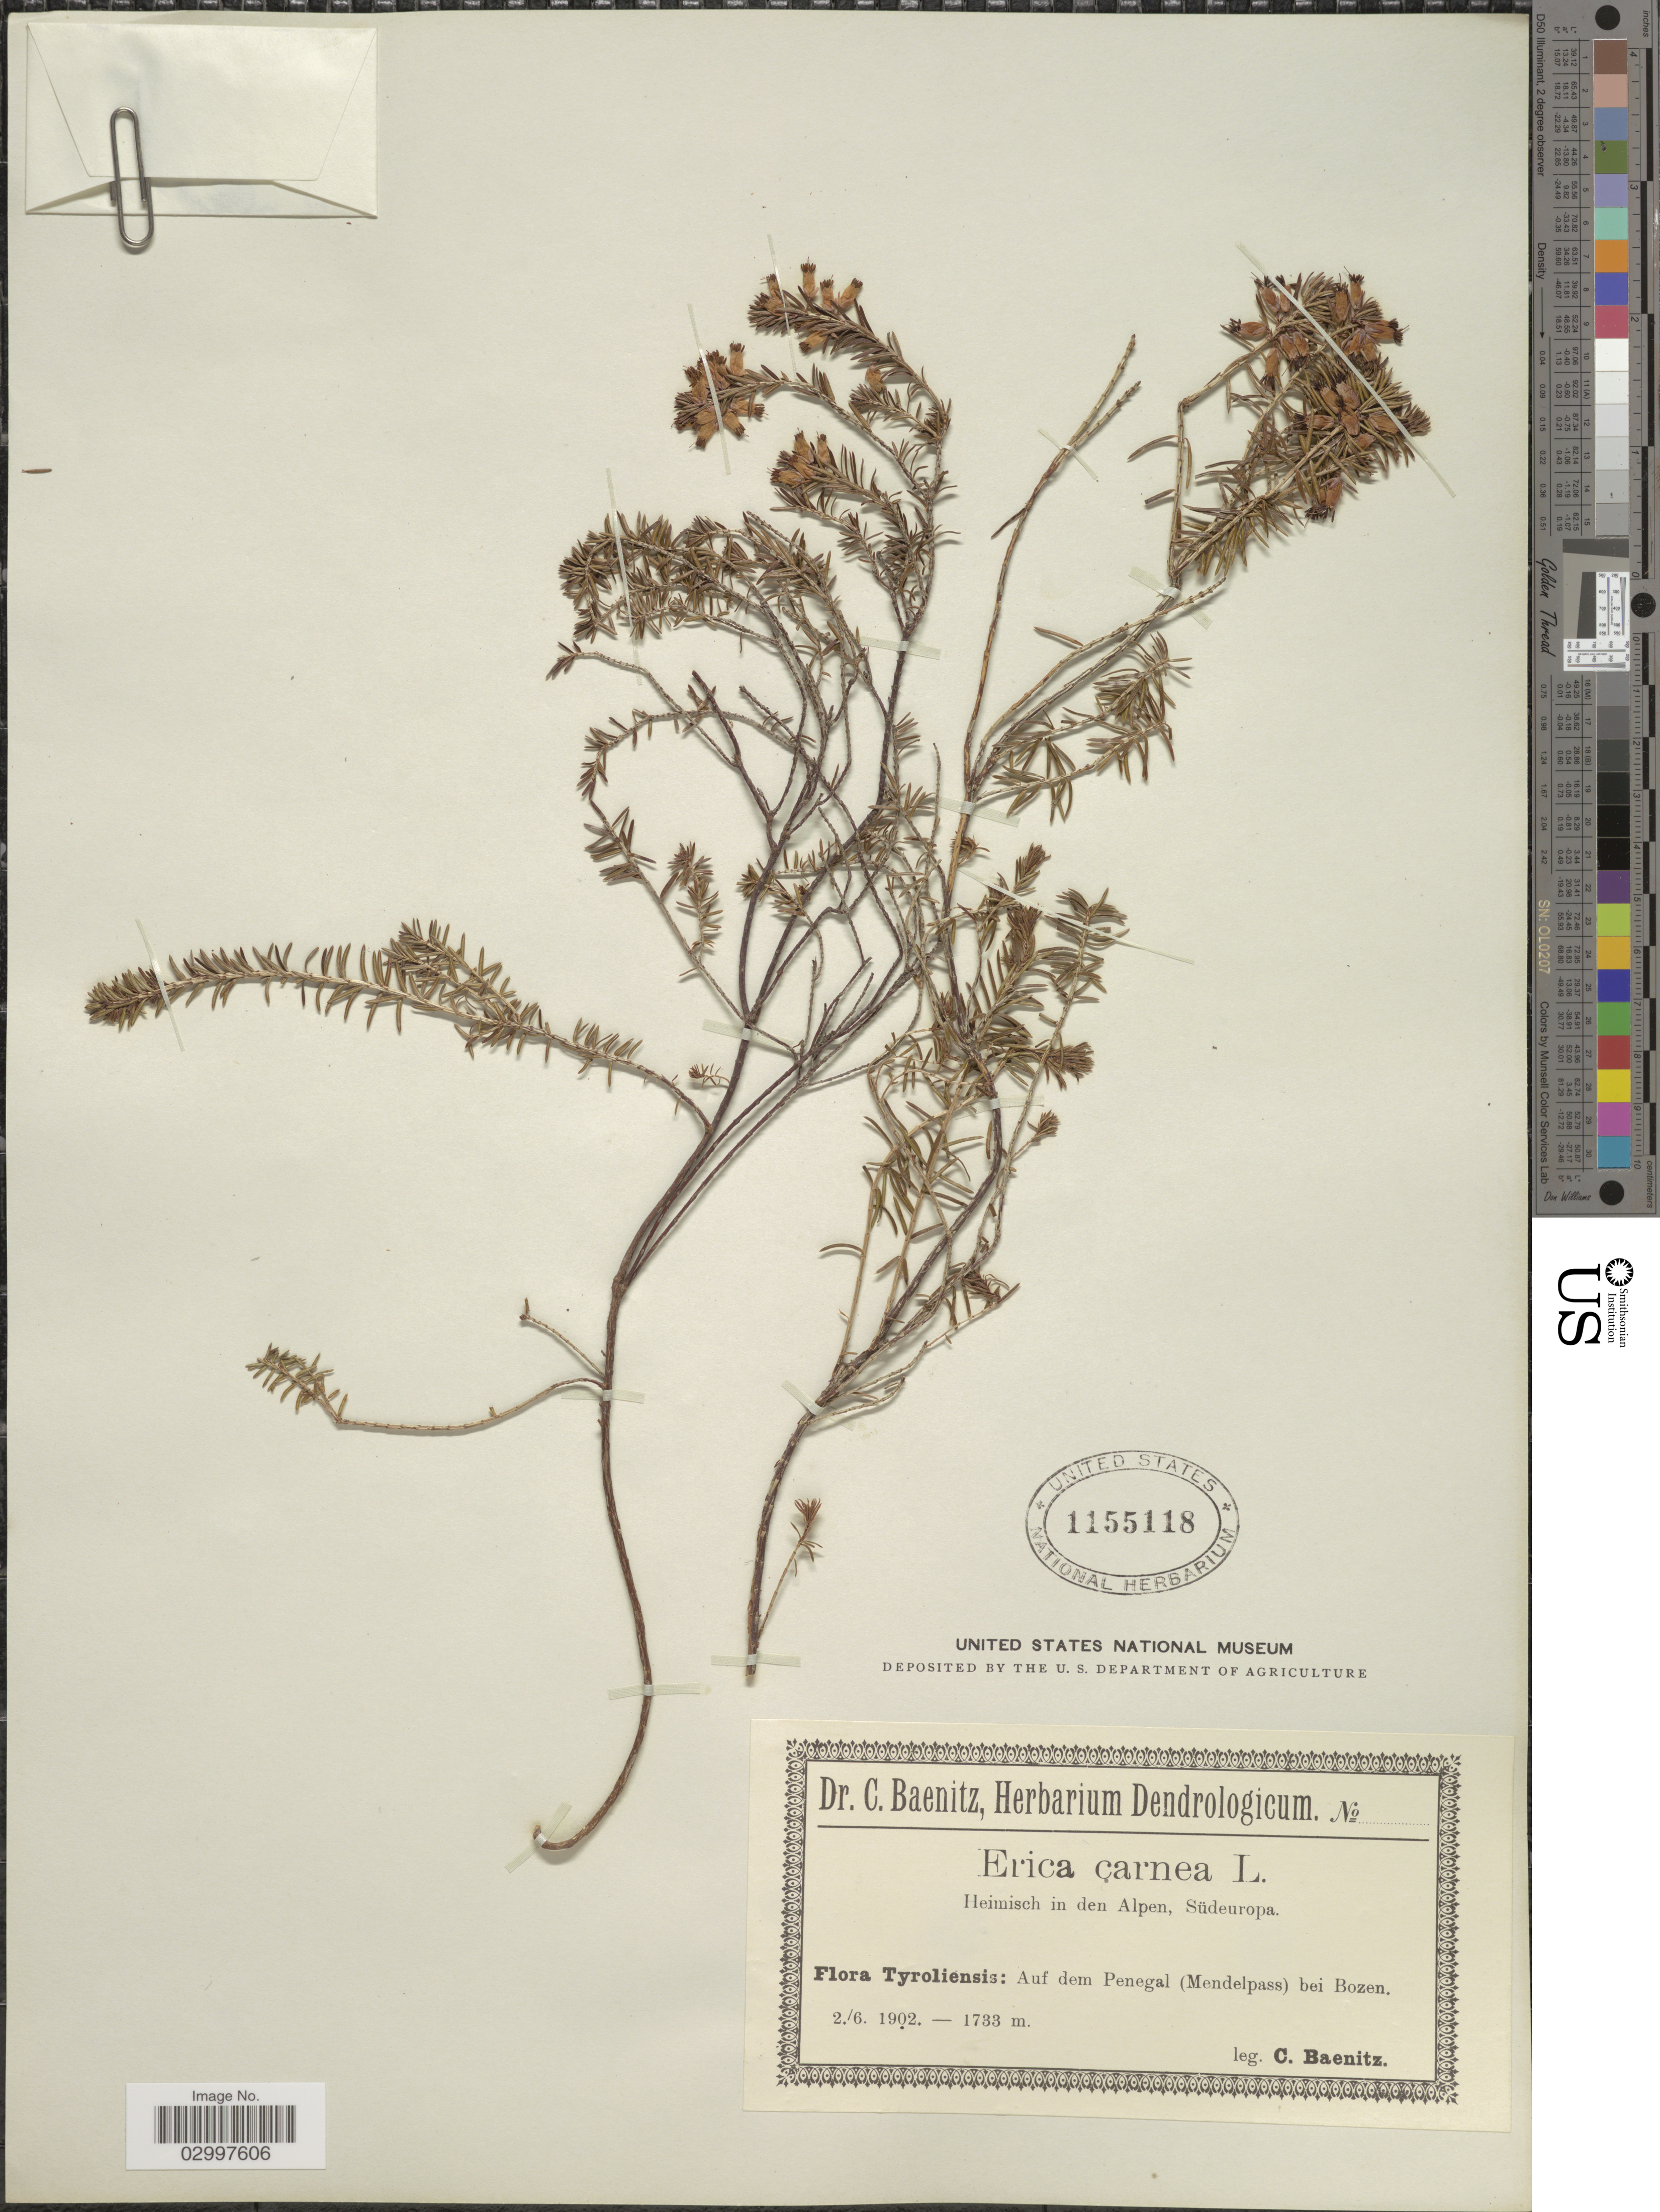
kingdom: Plantae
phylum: Tracheophyta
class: Magnoliopsida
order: Ericales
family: Ericaceae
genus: Erica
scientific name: Erica carnea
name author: L.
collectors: C. G. Baenitz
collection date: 1902-06-02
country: Italy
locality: In den Alpen, Südeuropa. Tyroliensis: Auf dem Penegal (Mendelpass) bei Bozen.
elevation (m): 1733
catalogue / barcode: US 1155118